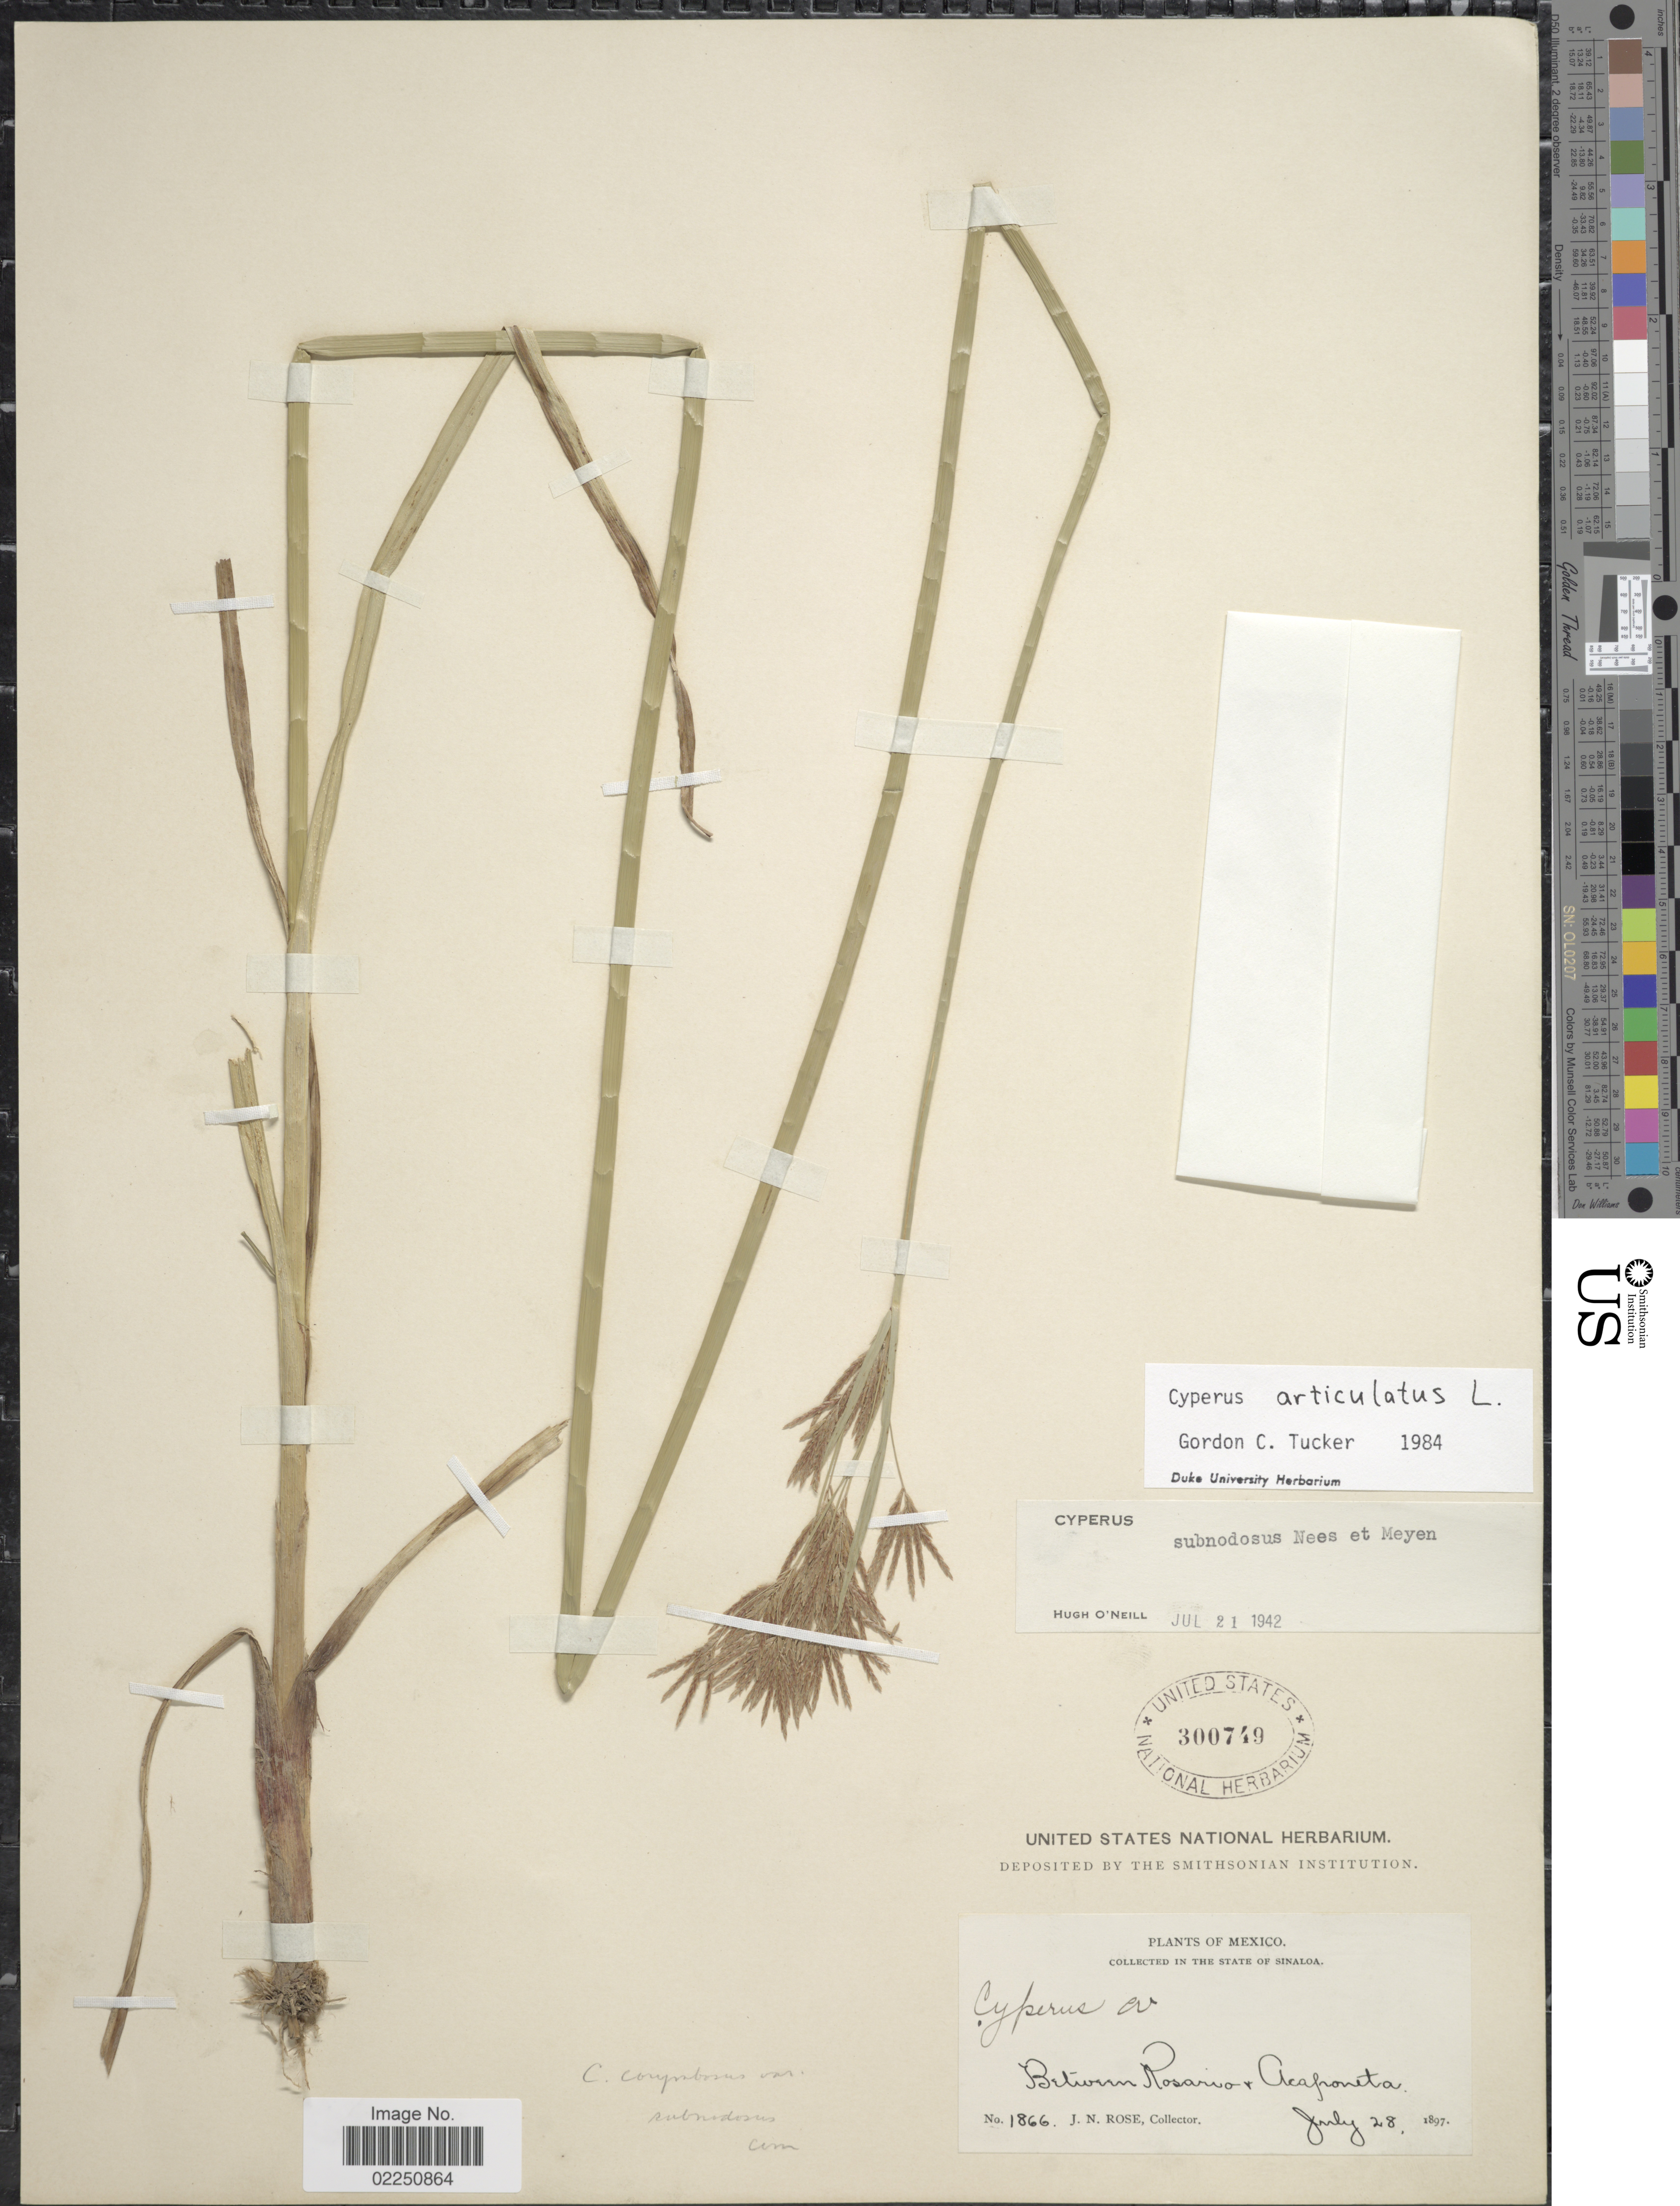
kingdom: Plantae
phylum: Tracheophyta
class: Liliopsida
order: Poales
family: Cyperaceae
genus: Cyperus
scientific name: Cyperus articulatus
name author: L.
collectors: J. N. Rose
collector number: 1866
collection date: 1897-07-28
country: Mexico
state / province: Sinaloa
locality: Between Rosario + Acaponeta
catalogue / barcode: US 300749